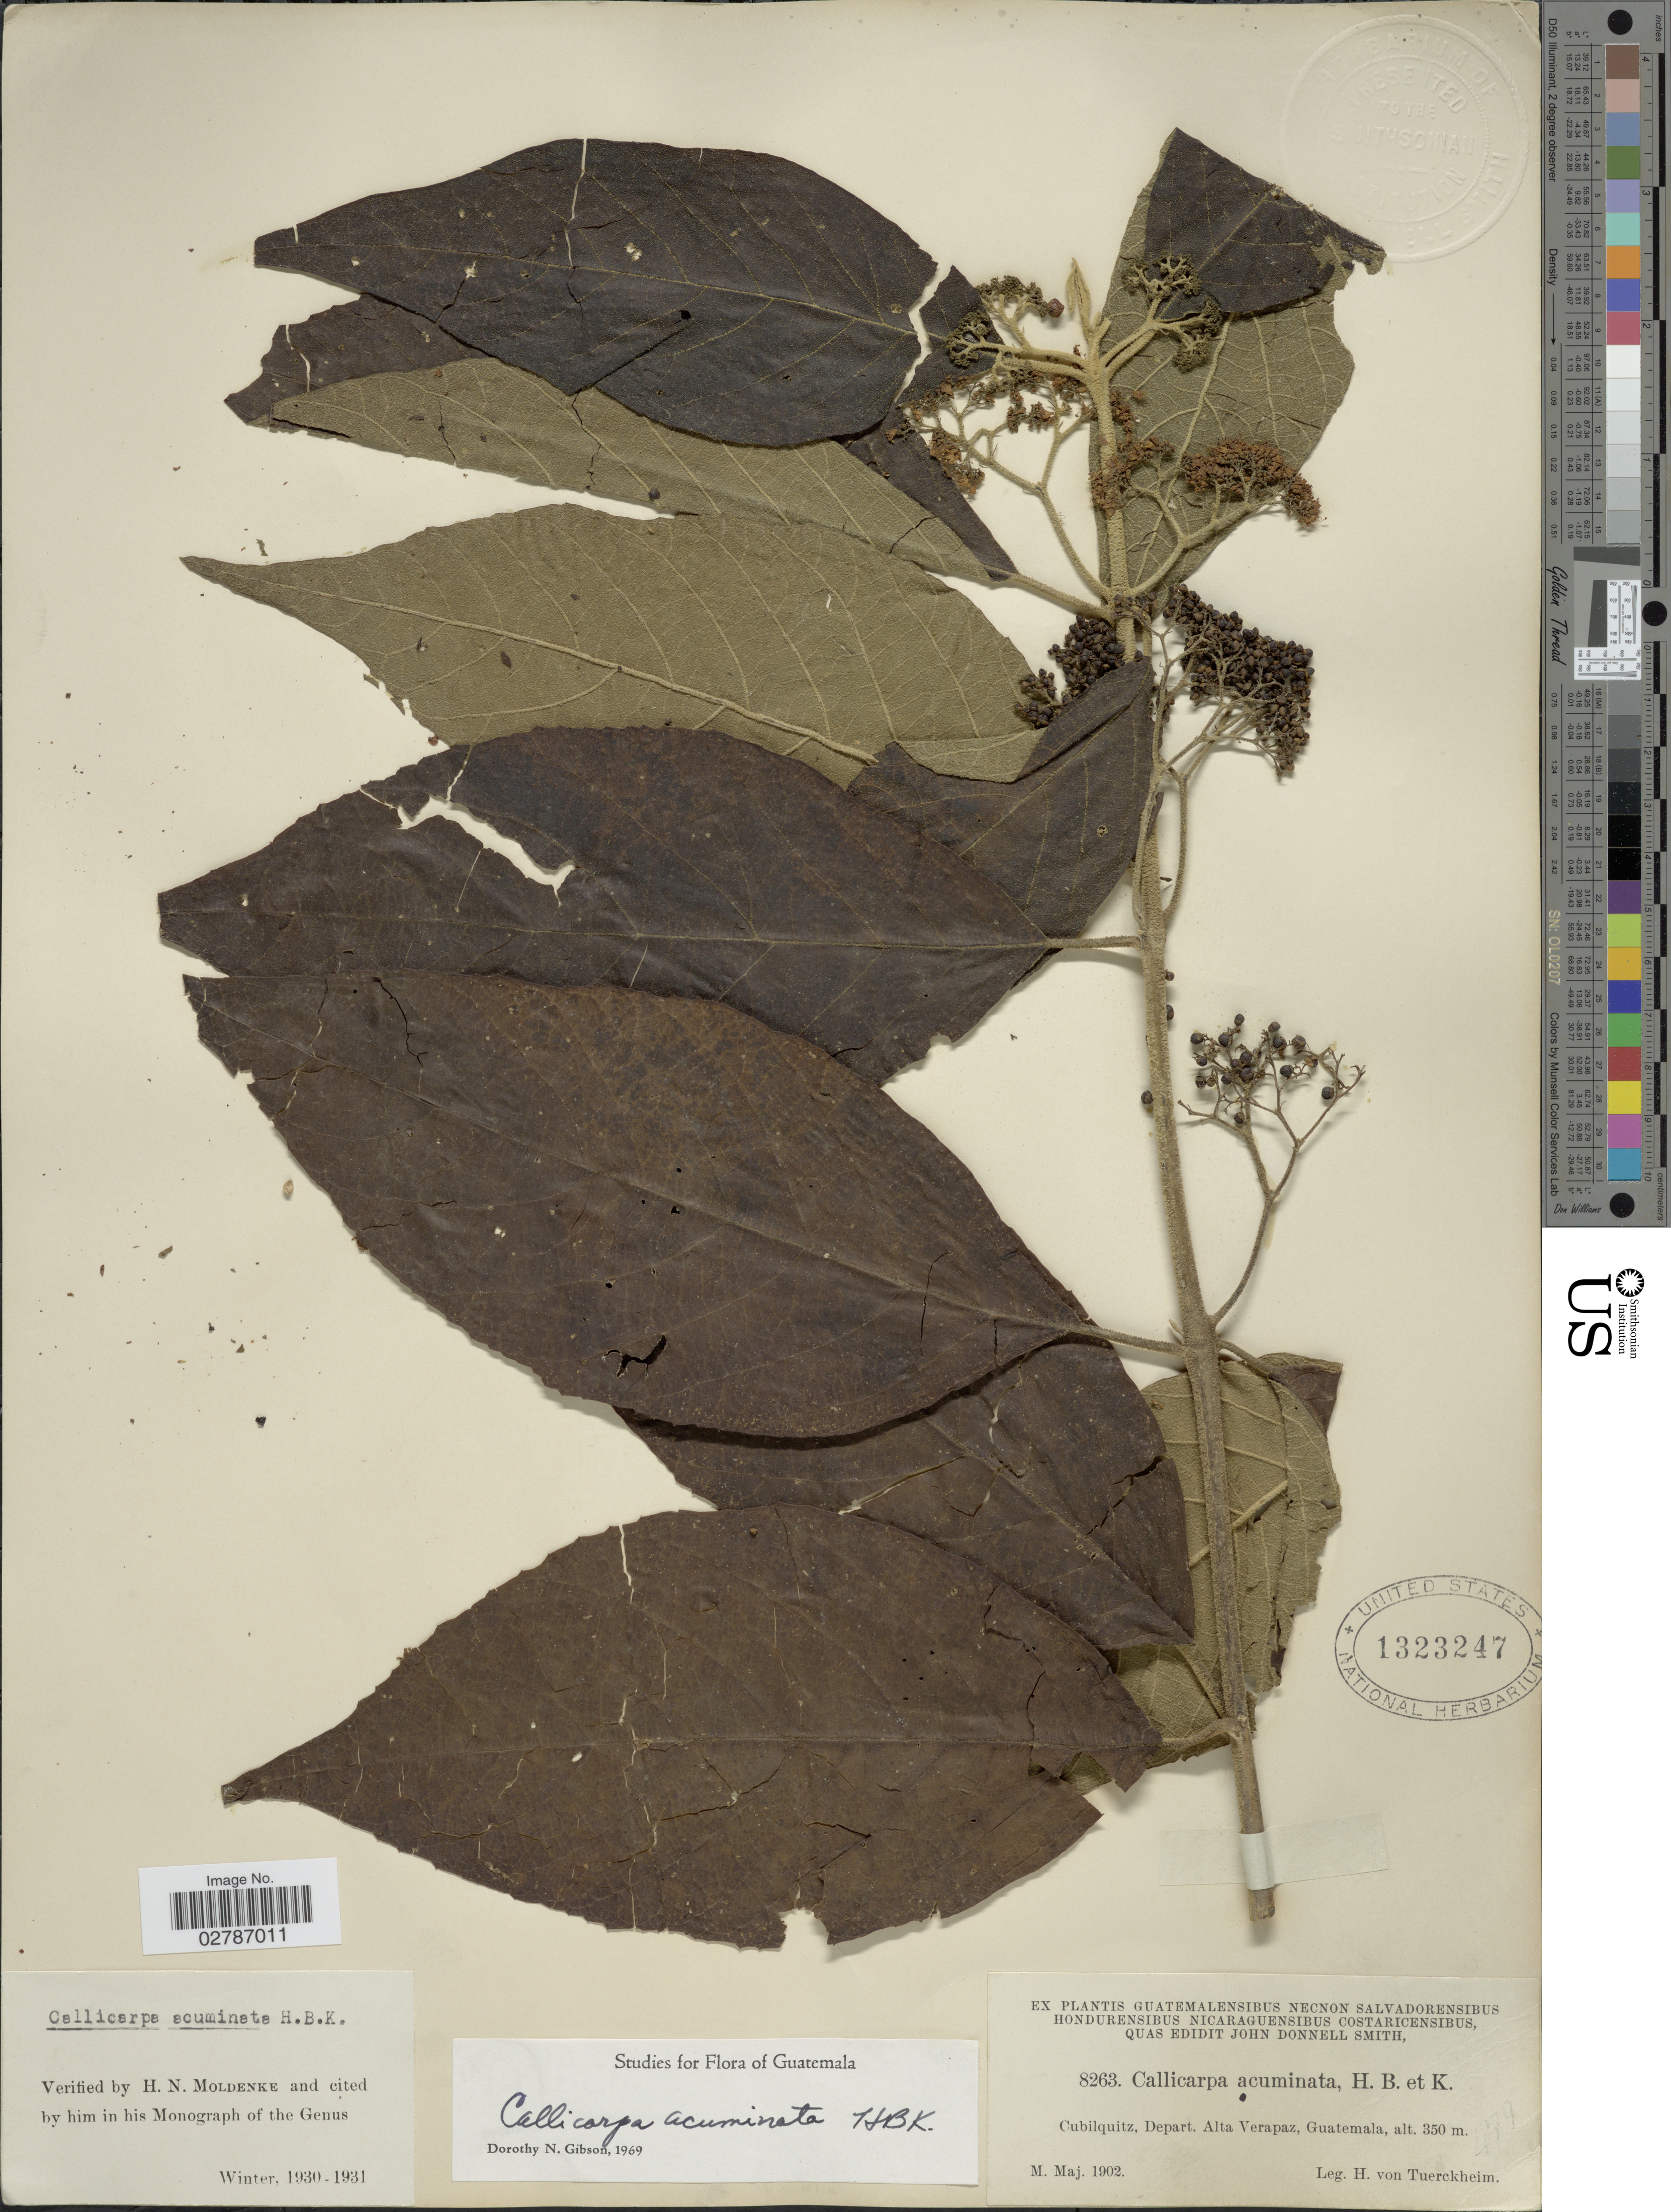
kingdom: Plantae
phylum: Tracheophyta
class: Magnoliopsida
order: Lamiales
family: Lamiaceae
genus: Callicarpa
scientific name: Callicarpa acuminata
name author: Kunth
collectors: H. von Tuerckheim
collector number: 8263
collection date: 1902-05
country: Guatemala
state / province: Alta Verapaz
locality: Cubilquitz, Depart. Alta Verapaz.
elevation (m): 350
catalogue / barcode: US 1323247